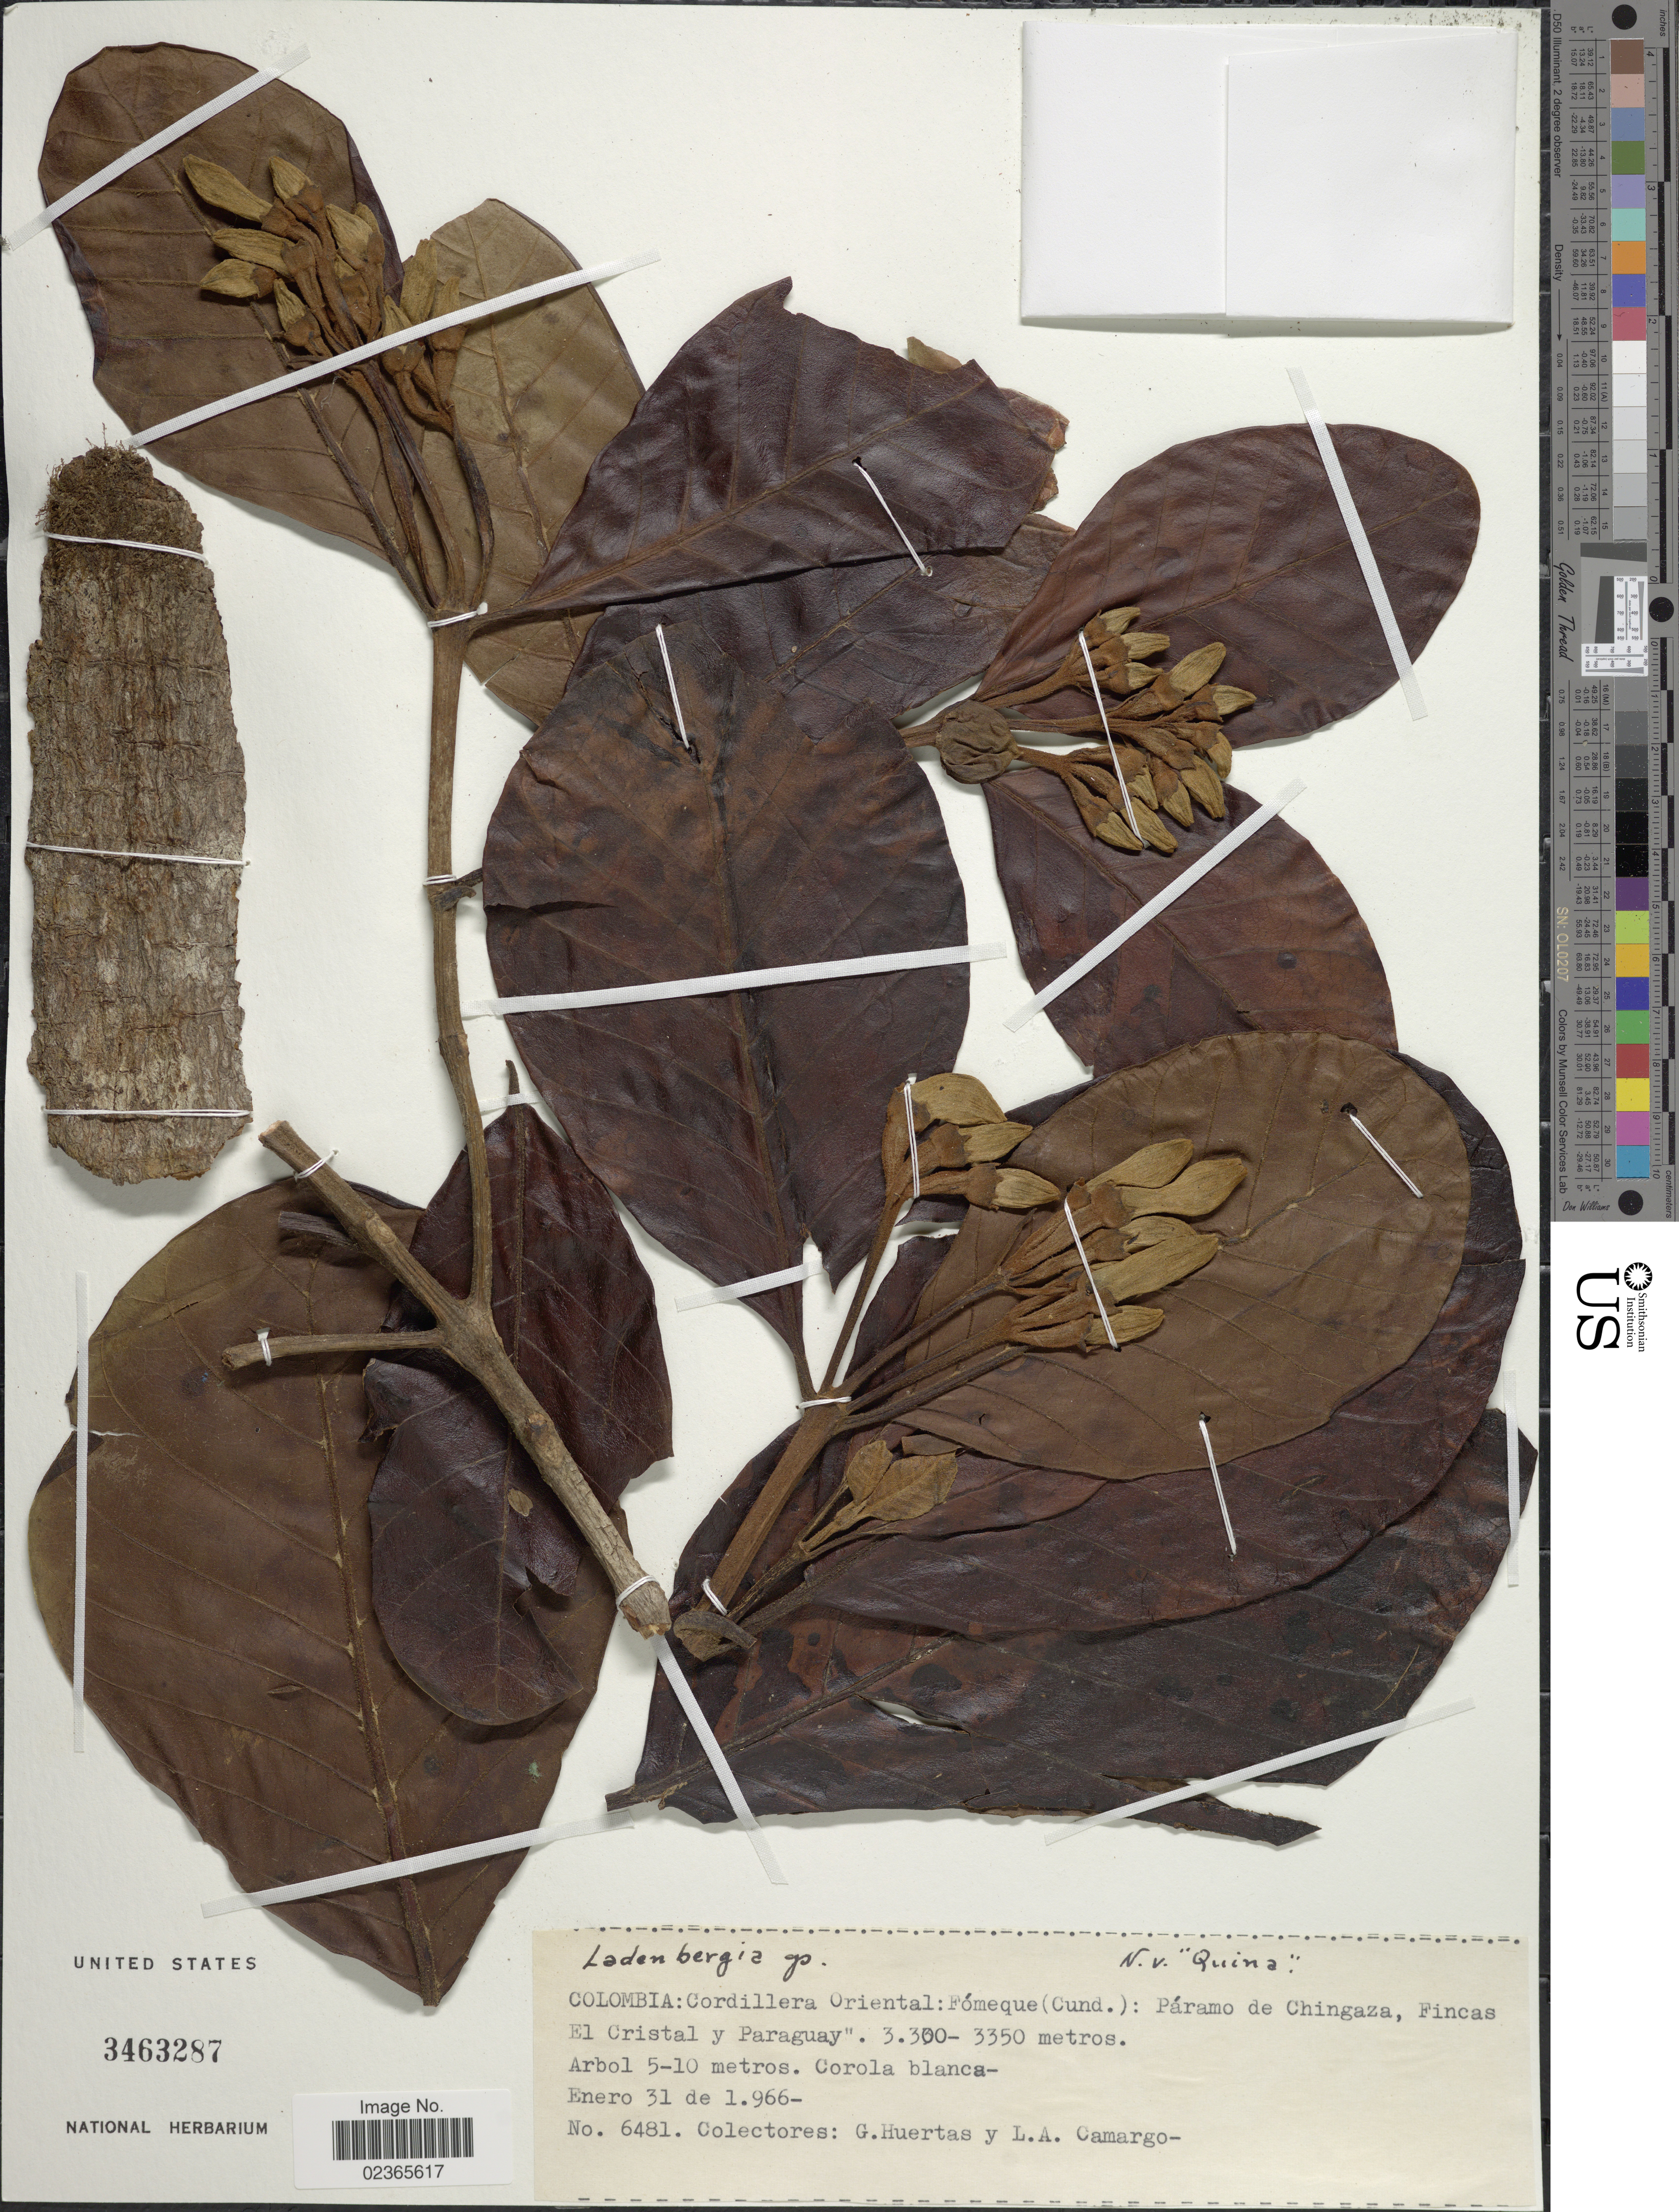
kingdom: Plantae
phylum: Tracheophyta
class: Magnoliopsida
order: Gentianales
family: Rubiaceae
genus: Ladenbergia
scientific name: Ladenbergia sp.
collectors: G. Huertas & L. A. Camargo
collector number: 6481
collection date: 1966-01-31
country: Colombia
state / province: Cundinamarca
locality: Cordillera Oriental: Fomeque (Cund.): Paramo de Chingaza, Fincas El Cristal y Paraguay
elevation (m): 3300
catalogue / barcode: US 3463287